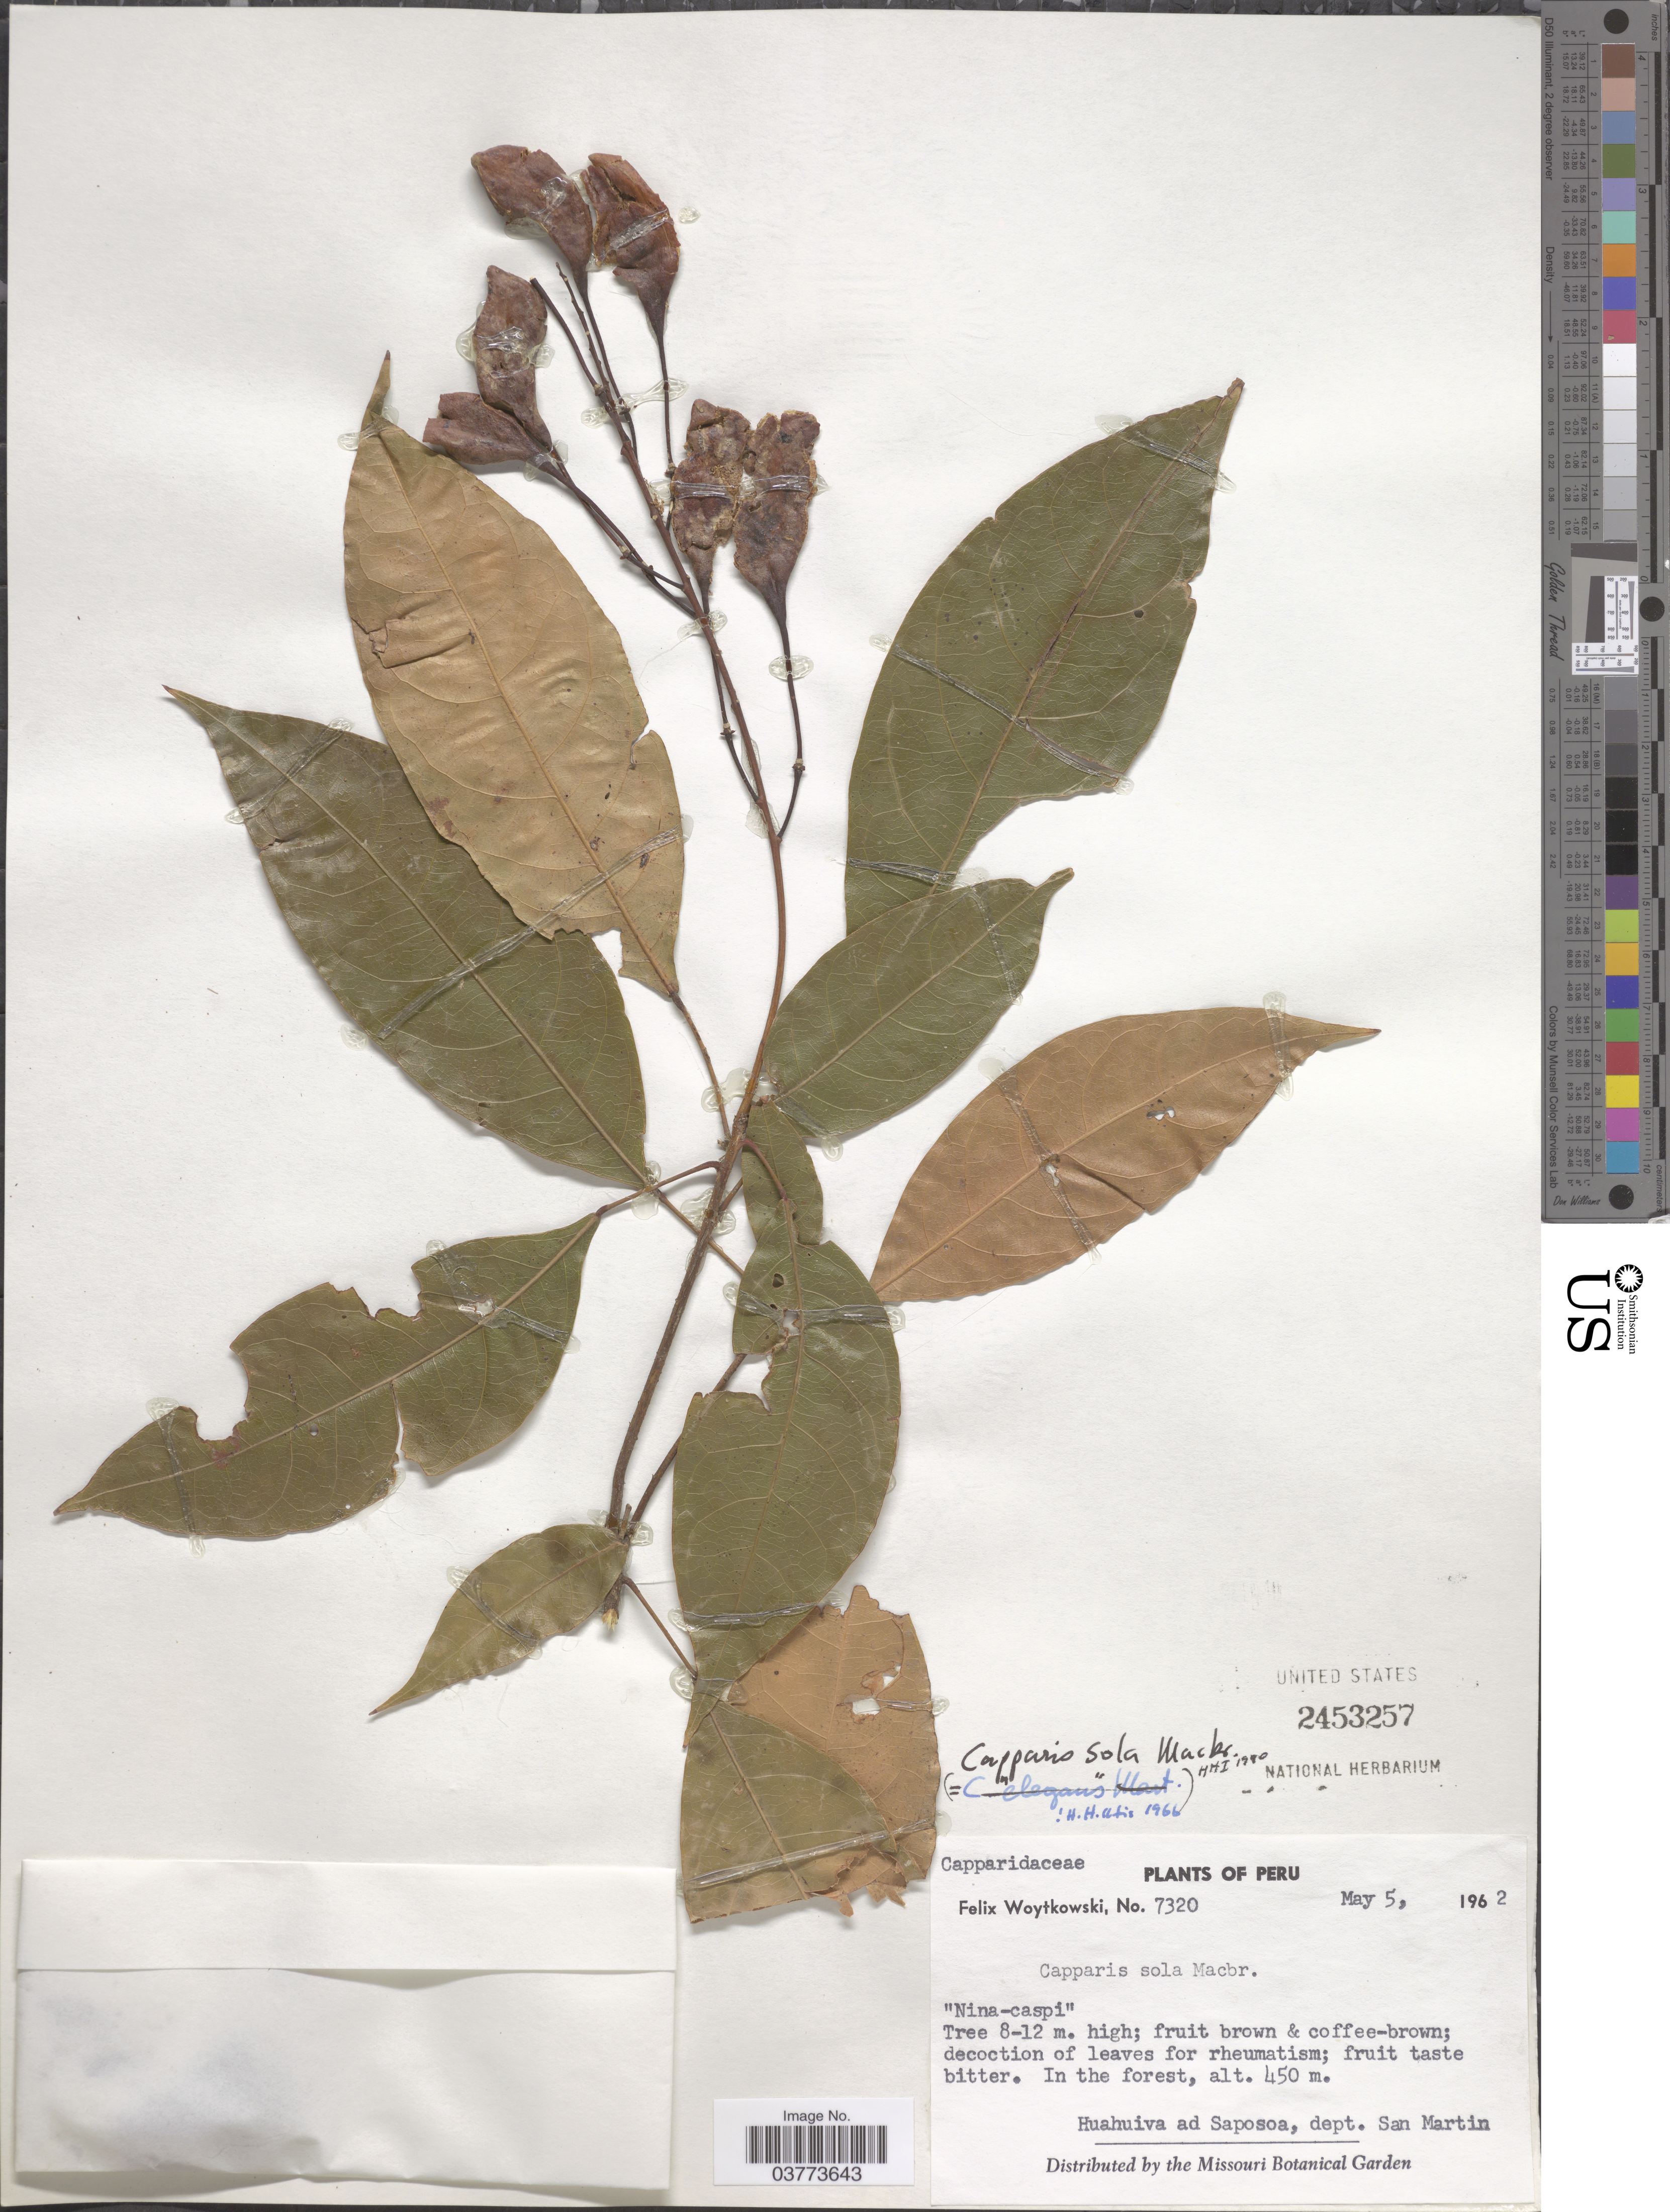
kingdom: Plantae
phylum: Tracheophyta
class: Magnoliopsida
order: Brassicales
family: Capparaceae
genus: Capparidastrum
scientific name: Capparidastrum sola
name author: (J.F. Macbr.) Iltis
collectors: F. Woytkowski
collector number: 7320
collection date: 1962-05-05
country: Peru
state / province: San Martín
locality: Huahuiva ad Saposoa, dept. San Martin.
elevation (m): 450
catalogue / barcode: US 2453257